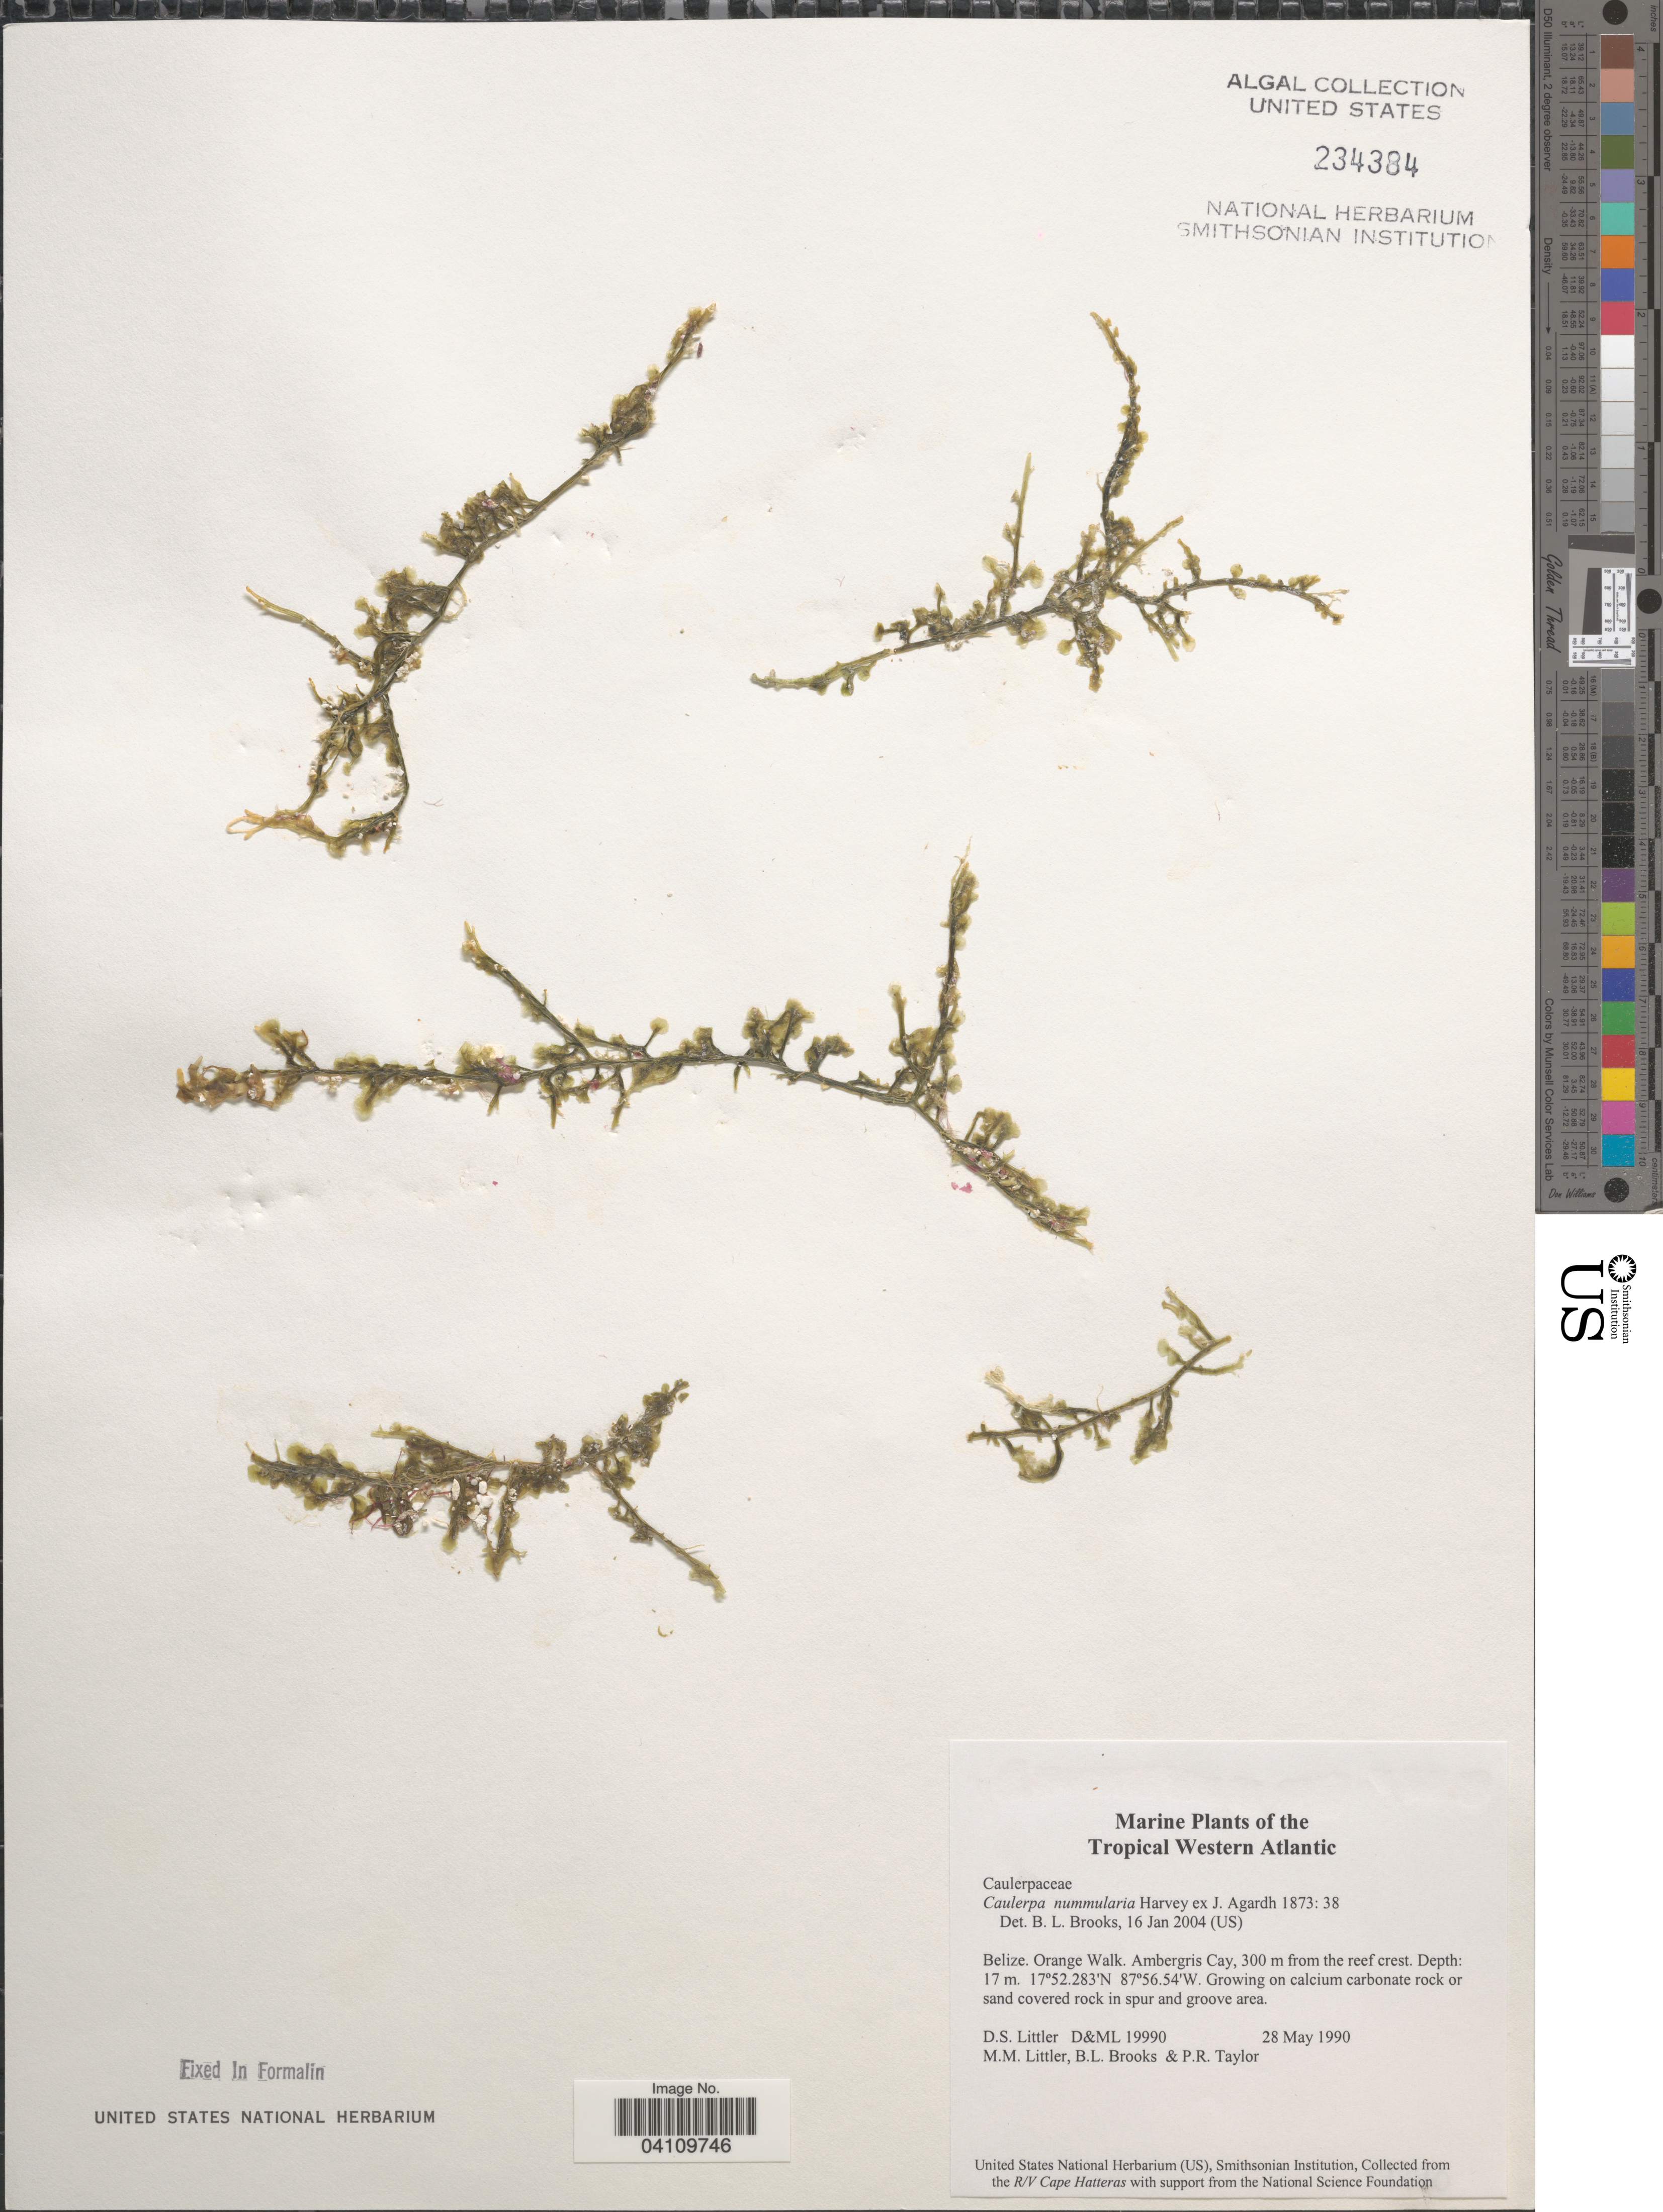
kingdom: Plantae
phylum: Chlorophyta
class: Ulvophyceae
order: Bryopsidales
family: Caulerpaceae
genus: Caulerpa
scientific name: Caulerpa nummularia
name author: Harv. ex J. Agardh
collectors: D. S. Littler, B. Brooks & P. R. Taylor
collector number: D&ML 19990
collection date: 1990-05-28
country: Belize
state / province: Orange Walk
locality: Tropical Western Atlantic. Ambergris Cay, 300 m from the reef crest.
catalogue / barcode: US 234384